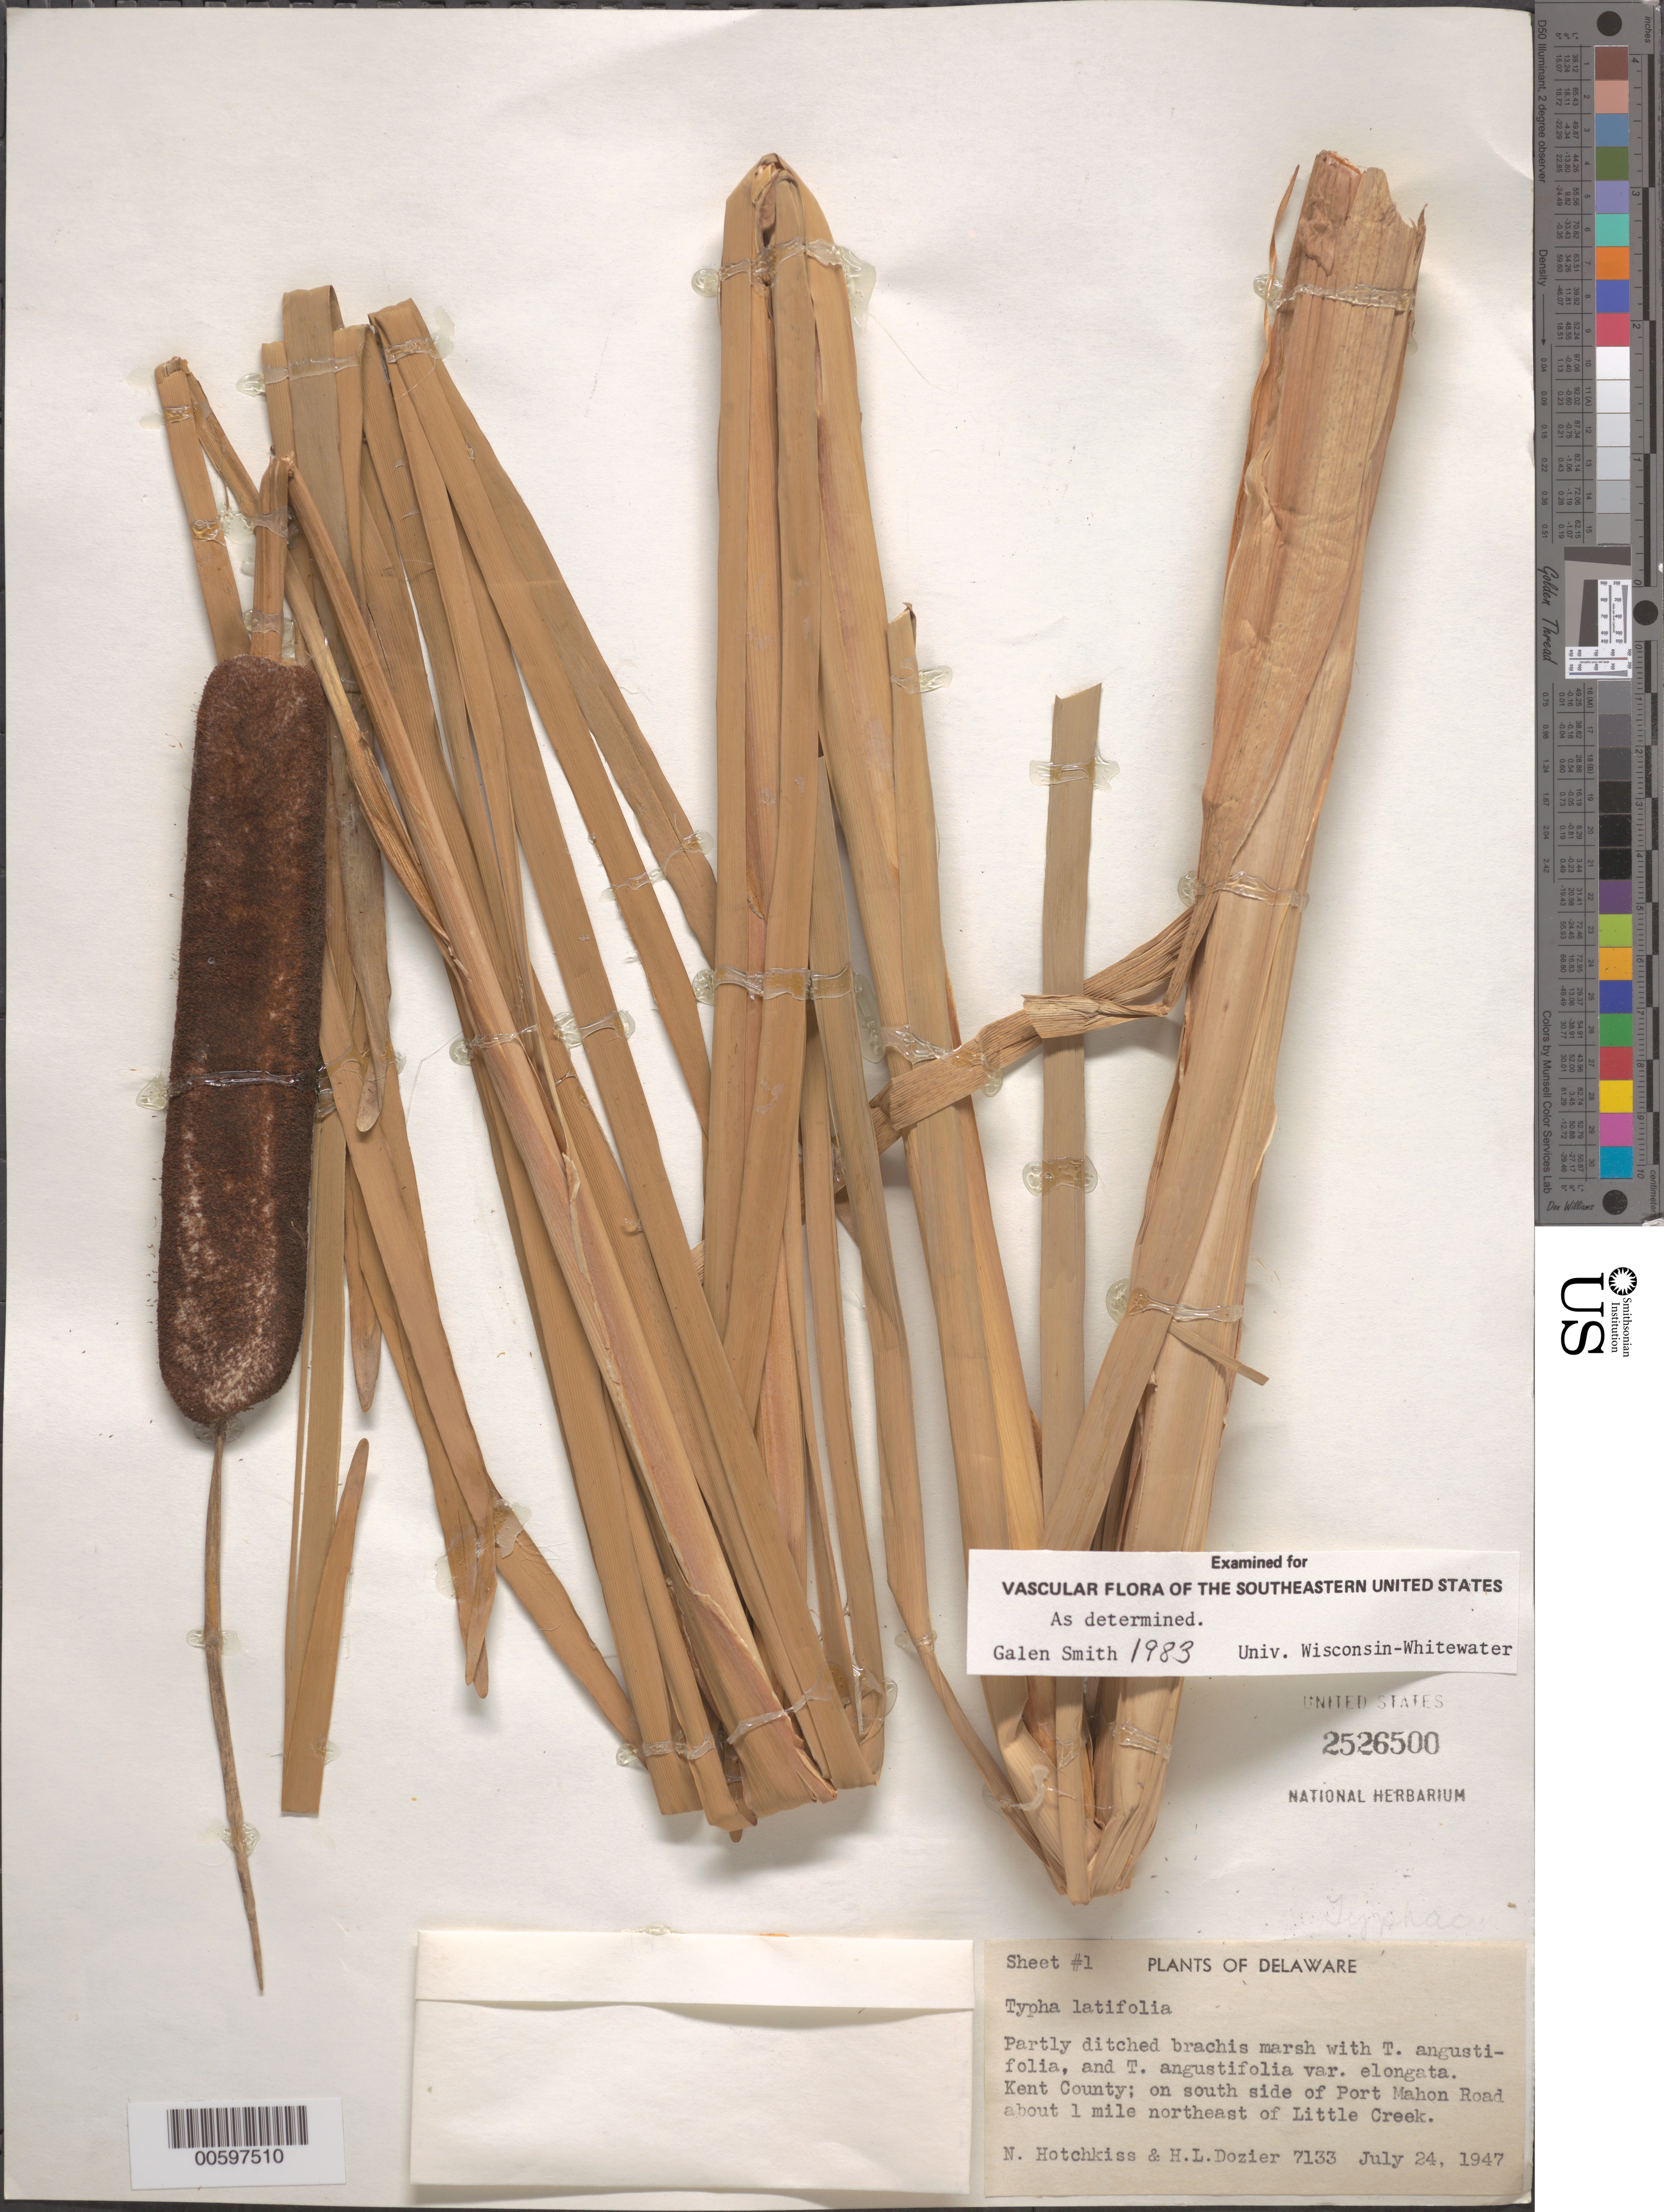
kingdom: Plantae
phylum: Tracheophyta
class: Liliopsida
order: Poales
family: Typhaceae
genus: Typha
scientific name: Typha latifolia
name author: L.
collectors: N. Hotchkiss & H. Dozier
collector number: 7133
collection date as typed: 24 Jul 1947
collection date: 1947-07-24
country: United States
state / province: Delaware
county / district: Kent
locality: Port Mahon Road, NE of Little Creek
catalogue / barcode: US 2526500